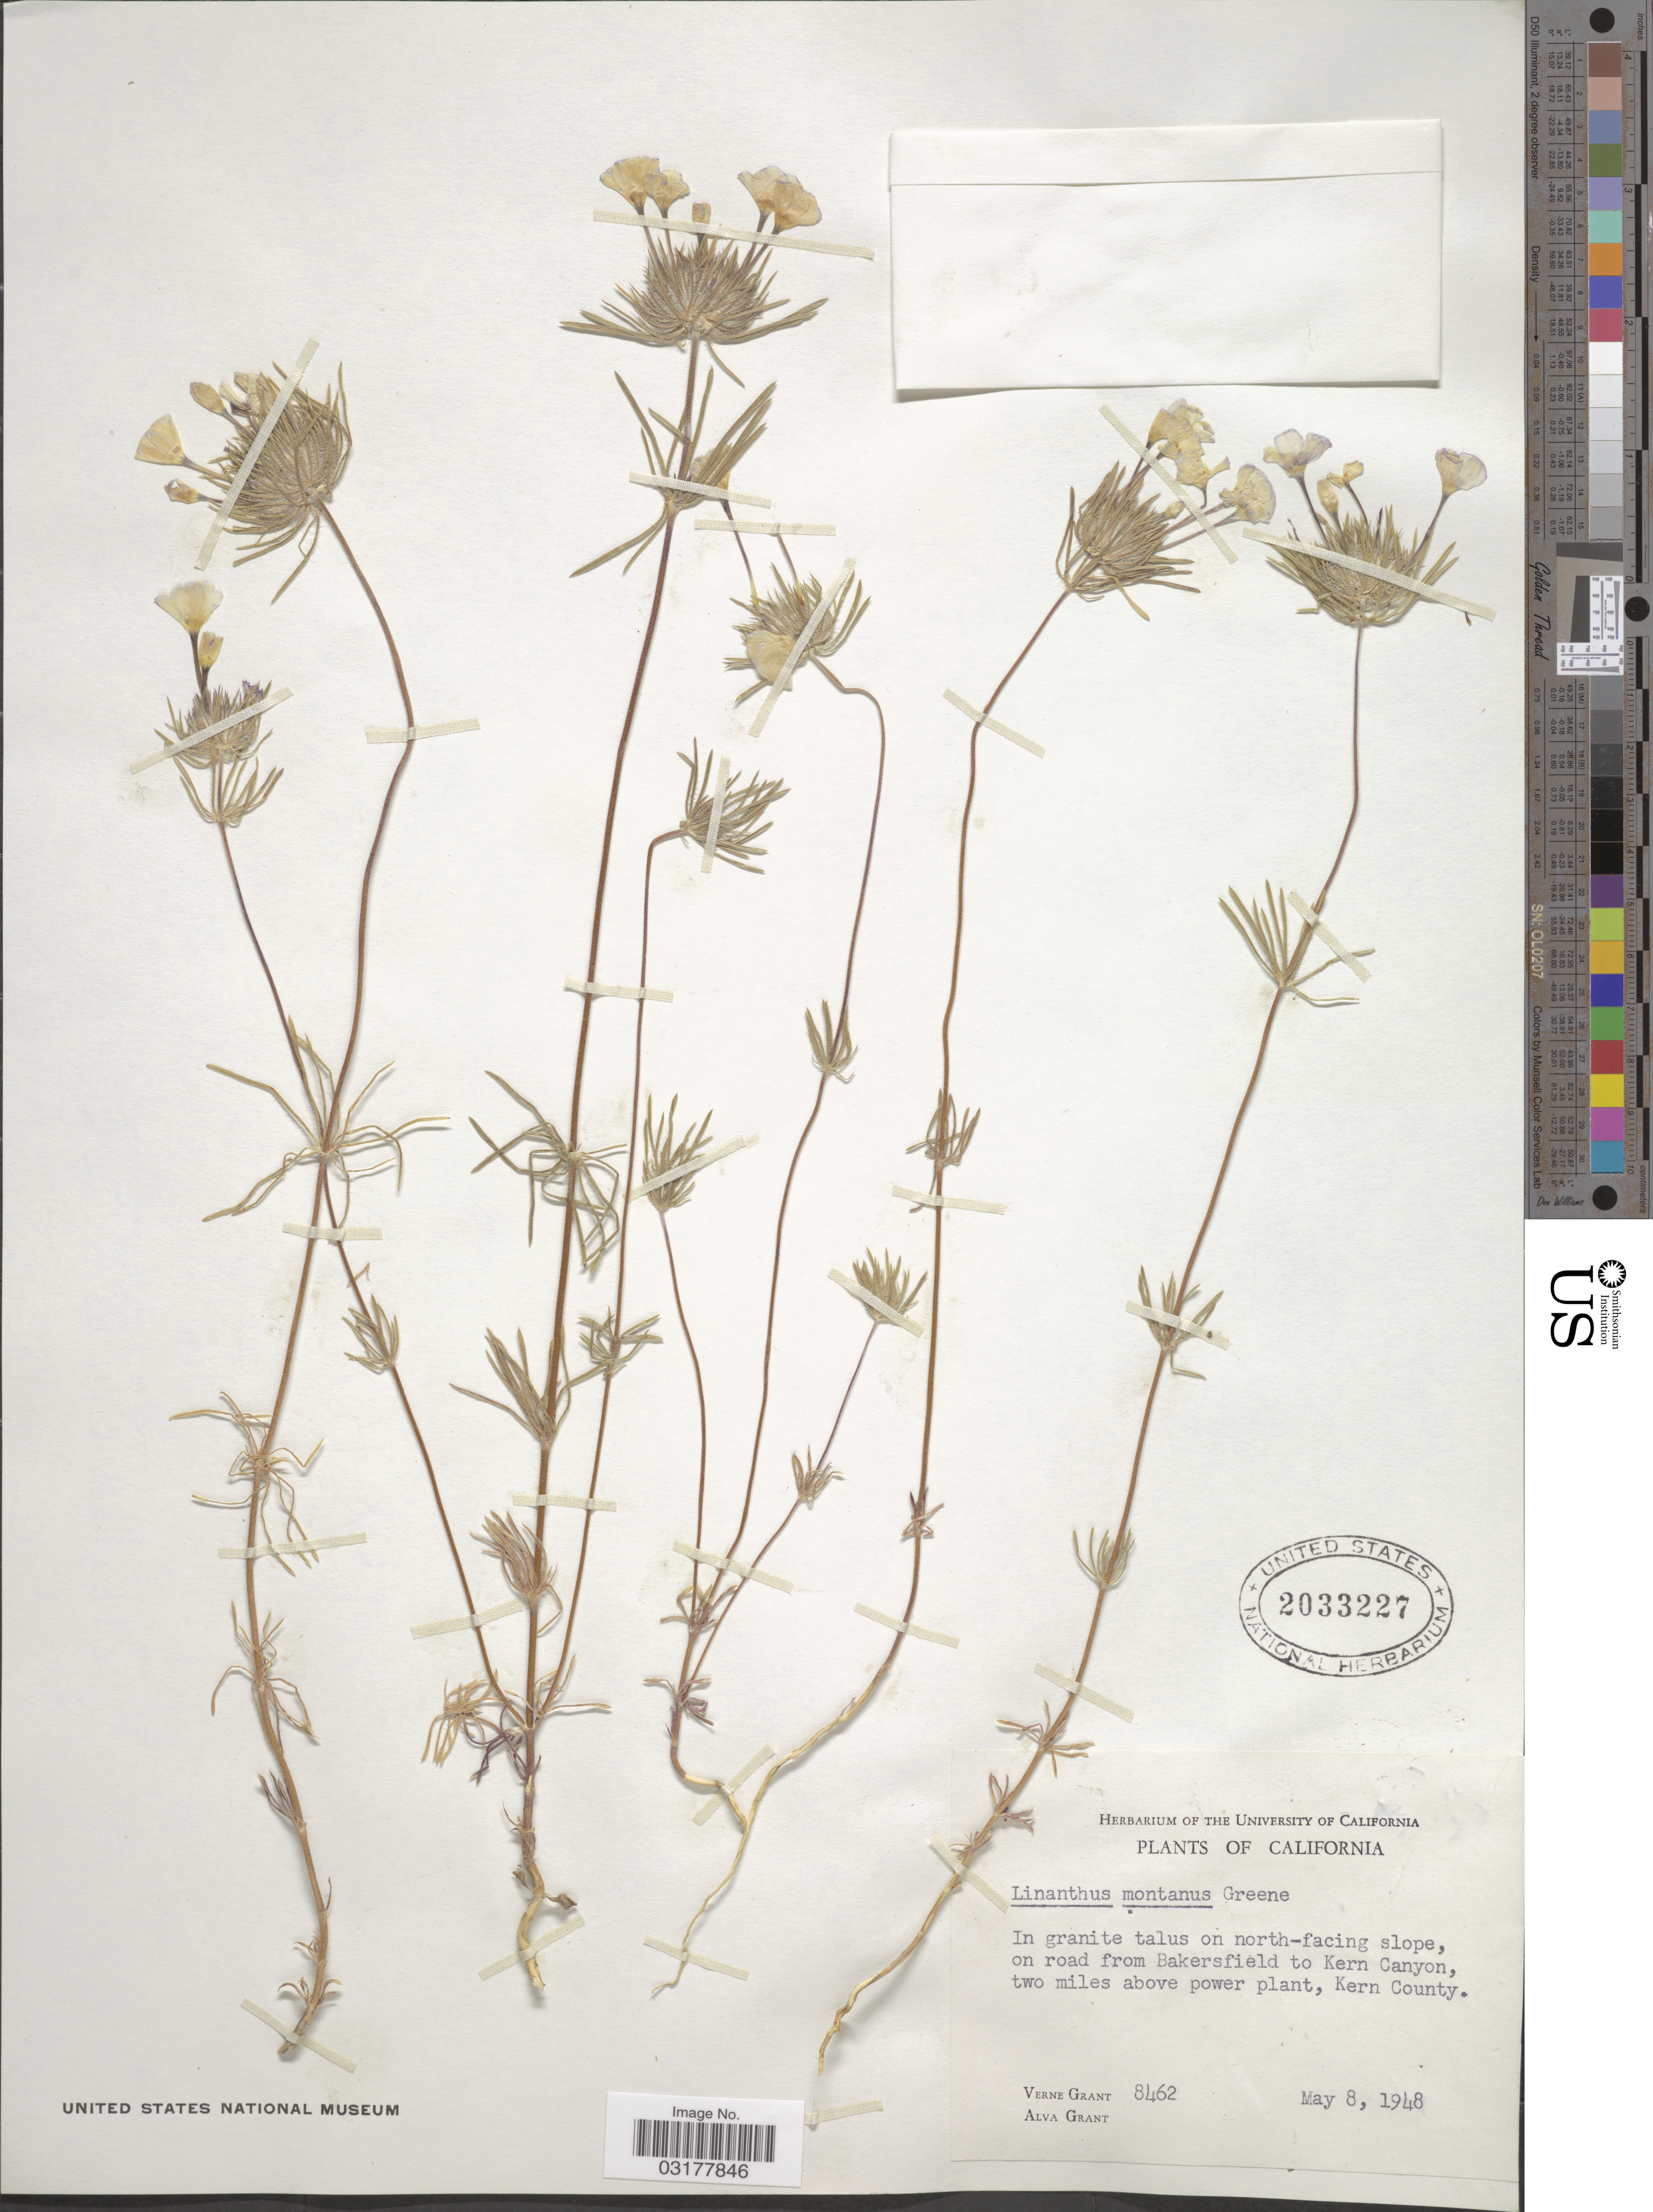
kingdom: Plantae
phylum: Tracheophyta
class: Magnoliopsida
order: Ericales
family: Polemoniaceae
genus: Leptosiphon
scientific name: Leptosiphon montanus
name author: (Greene) J.M. Porter & L.A. Johnson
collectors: V. Grant & A. Grant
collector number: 8462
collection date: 1948-05-08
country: United States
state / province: California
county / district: Kern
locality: In granite talus on north-facing slope, on road from Bakersfield to Kern Canyon, two miles above power plant, Kern County.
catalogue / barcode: US 2033227